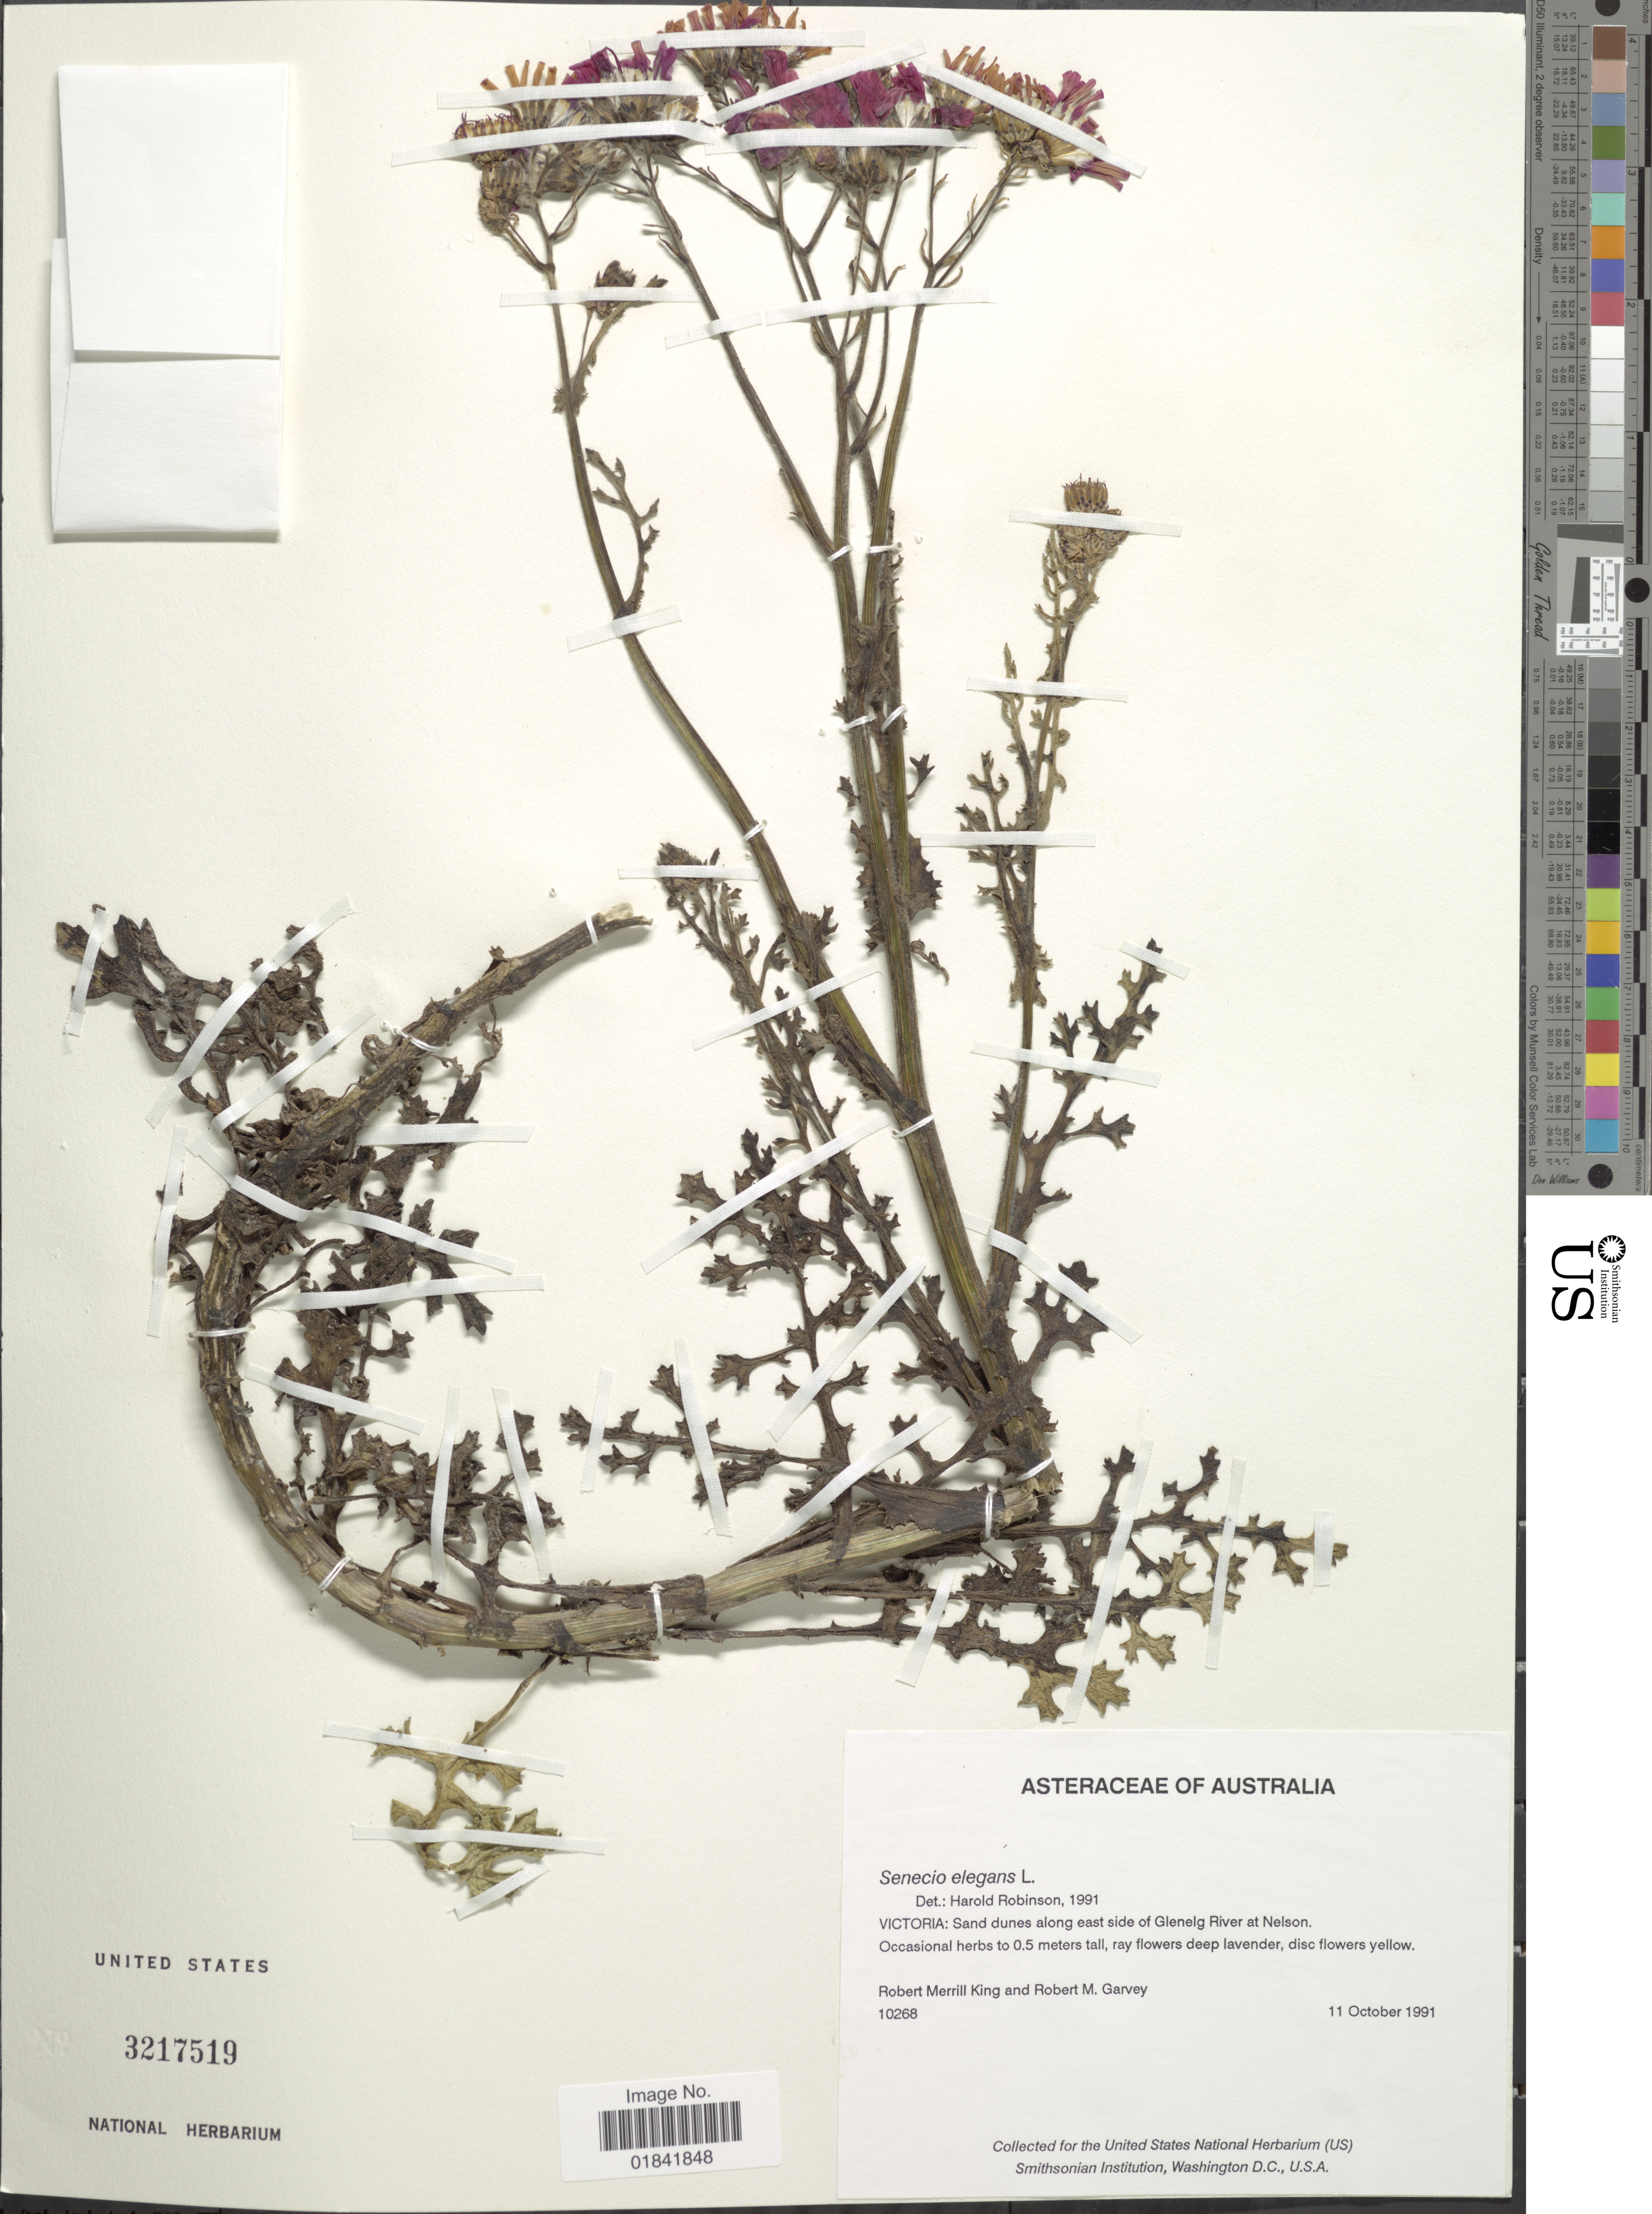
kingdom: Plantae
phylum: Tracheophyta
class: Magnoliopsida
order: Asterales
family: Asteraceae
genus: Senecio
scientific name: Senecio elegans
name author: L.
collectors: R. M. King & R. Garvey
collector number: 10268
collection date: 1991-10-11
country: Australia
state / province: Victoria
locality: Victoria: Sand dunes along east side of Glenelg River at Nelson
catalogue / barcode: US 3217519